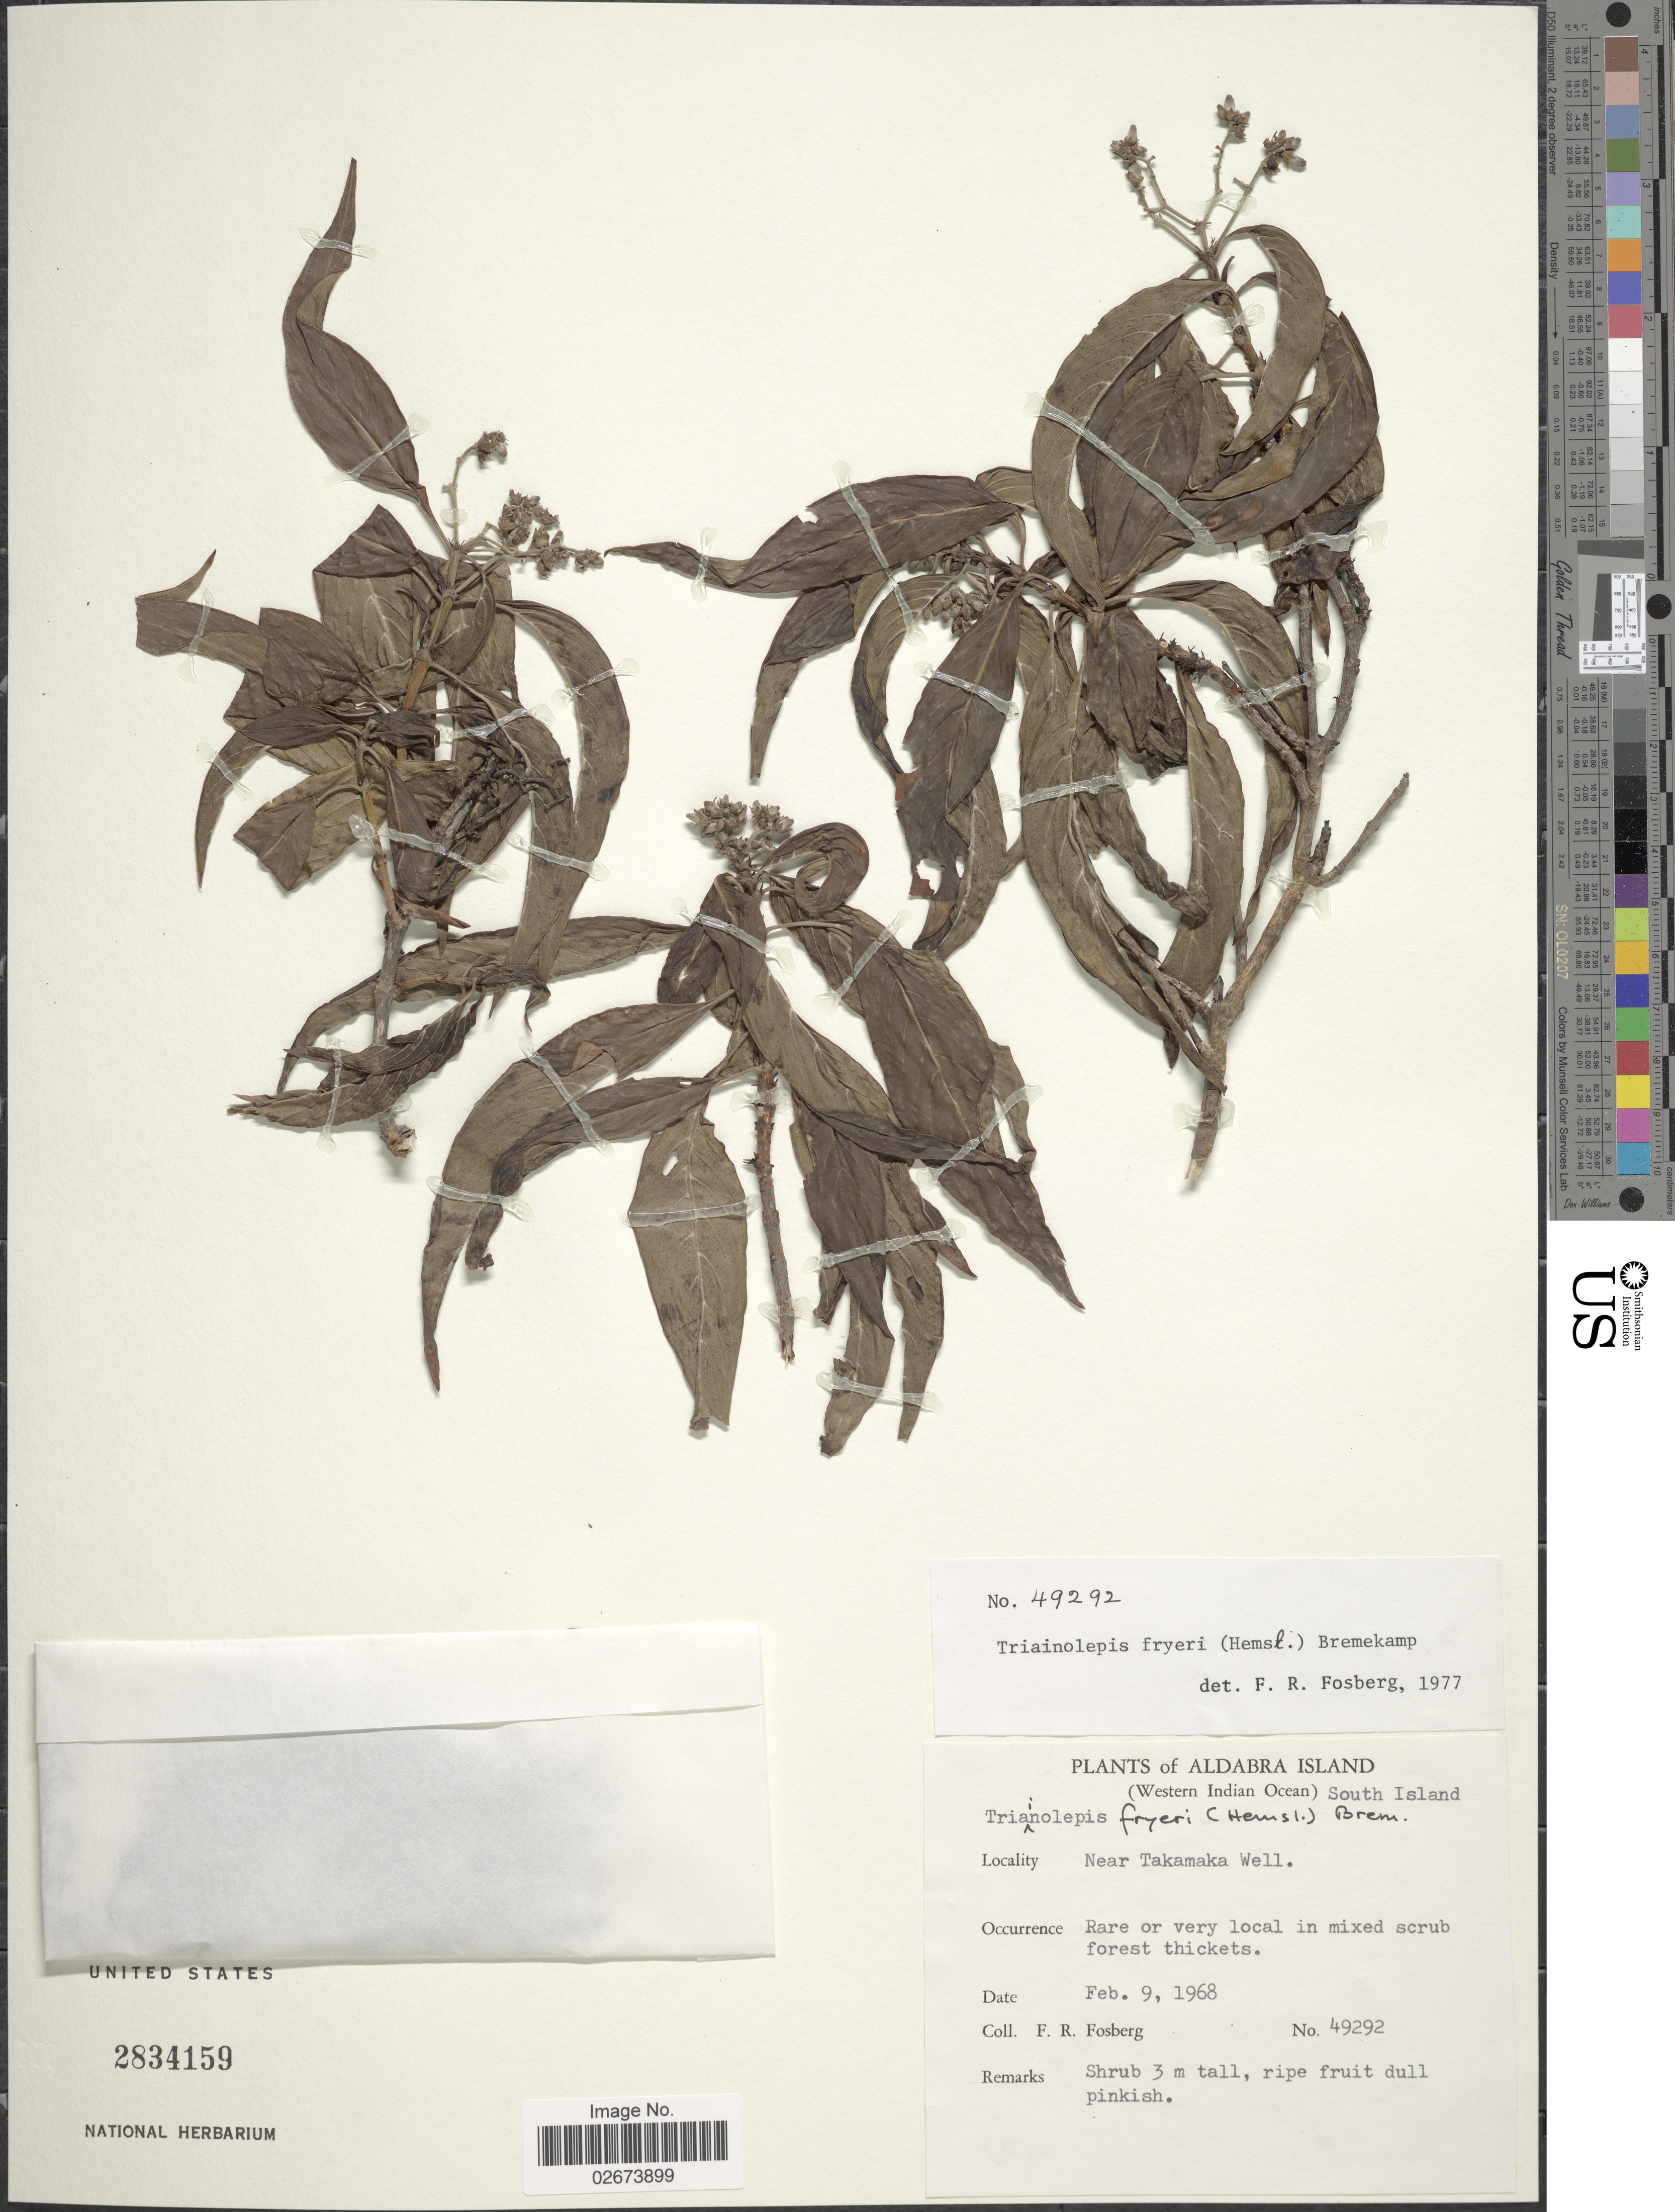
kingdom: Plantae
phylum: Tracheophyta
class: Magnoliopsida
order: Gentianales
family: Rubiaceae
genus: Triainolepis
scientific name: Triainolepis fryeri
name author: (Hemsl.) Bremek.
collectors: F. R. Fosberg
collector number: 49292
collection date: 1968-02-09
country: Seychelles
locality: Aldabra Island. (Western Indian Ocean) South Island. Near Takamaka Well.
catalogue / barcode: US 2834159